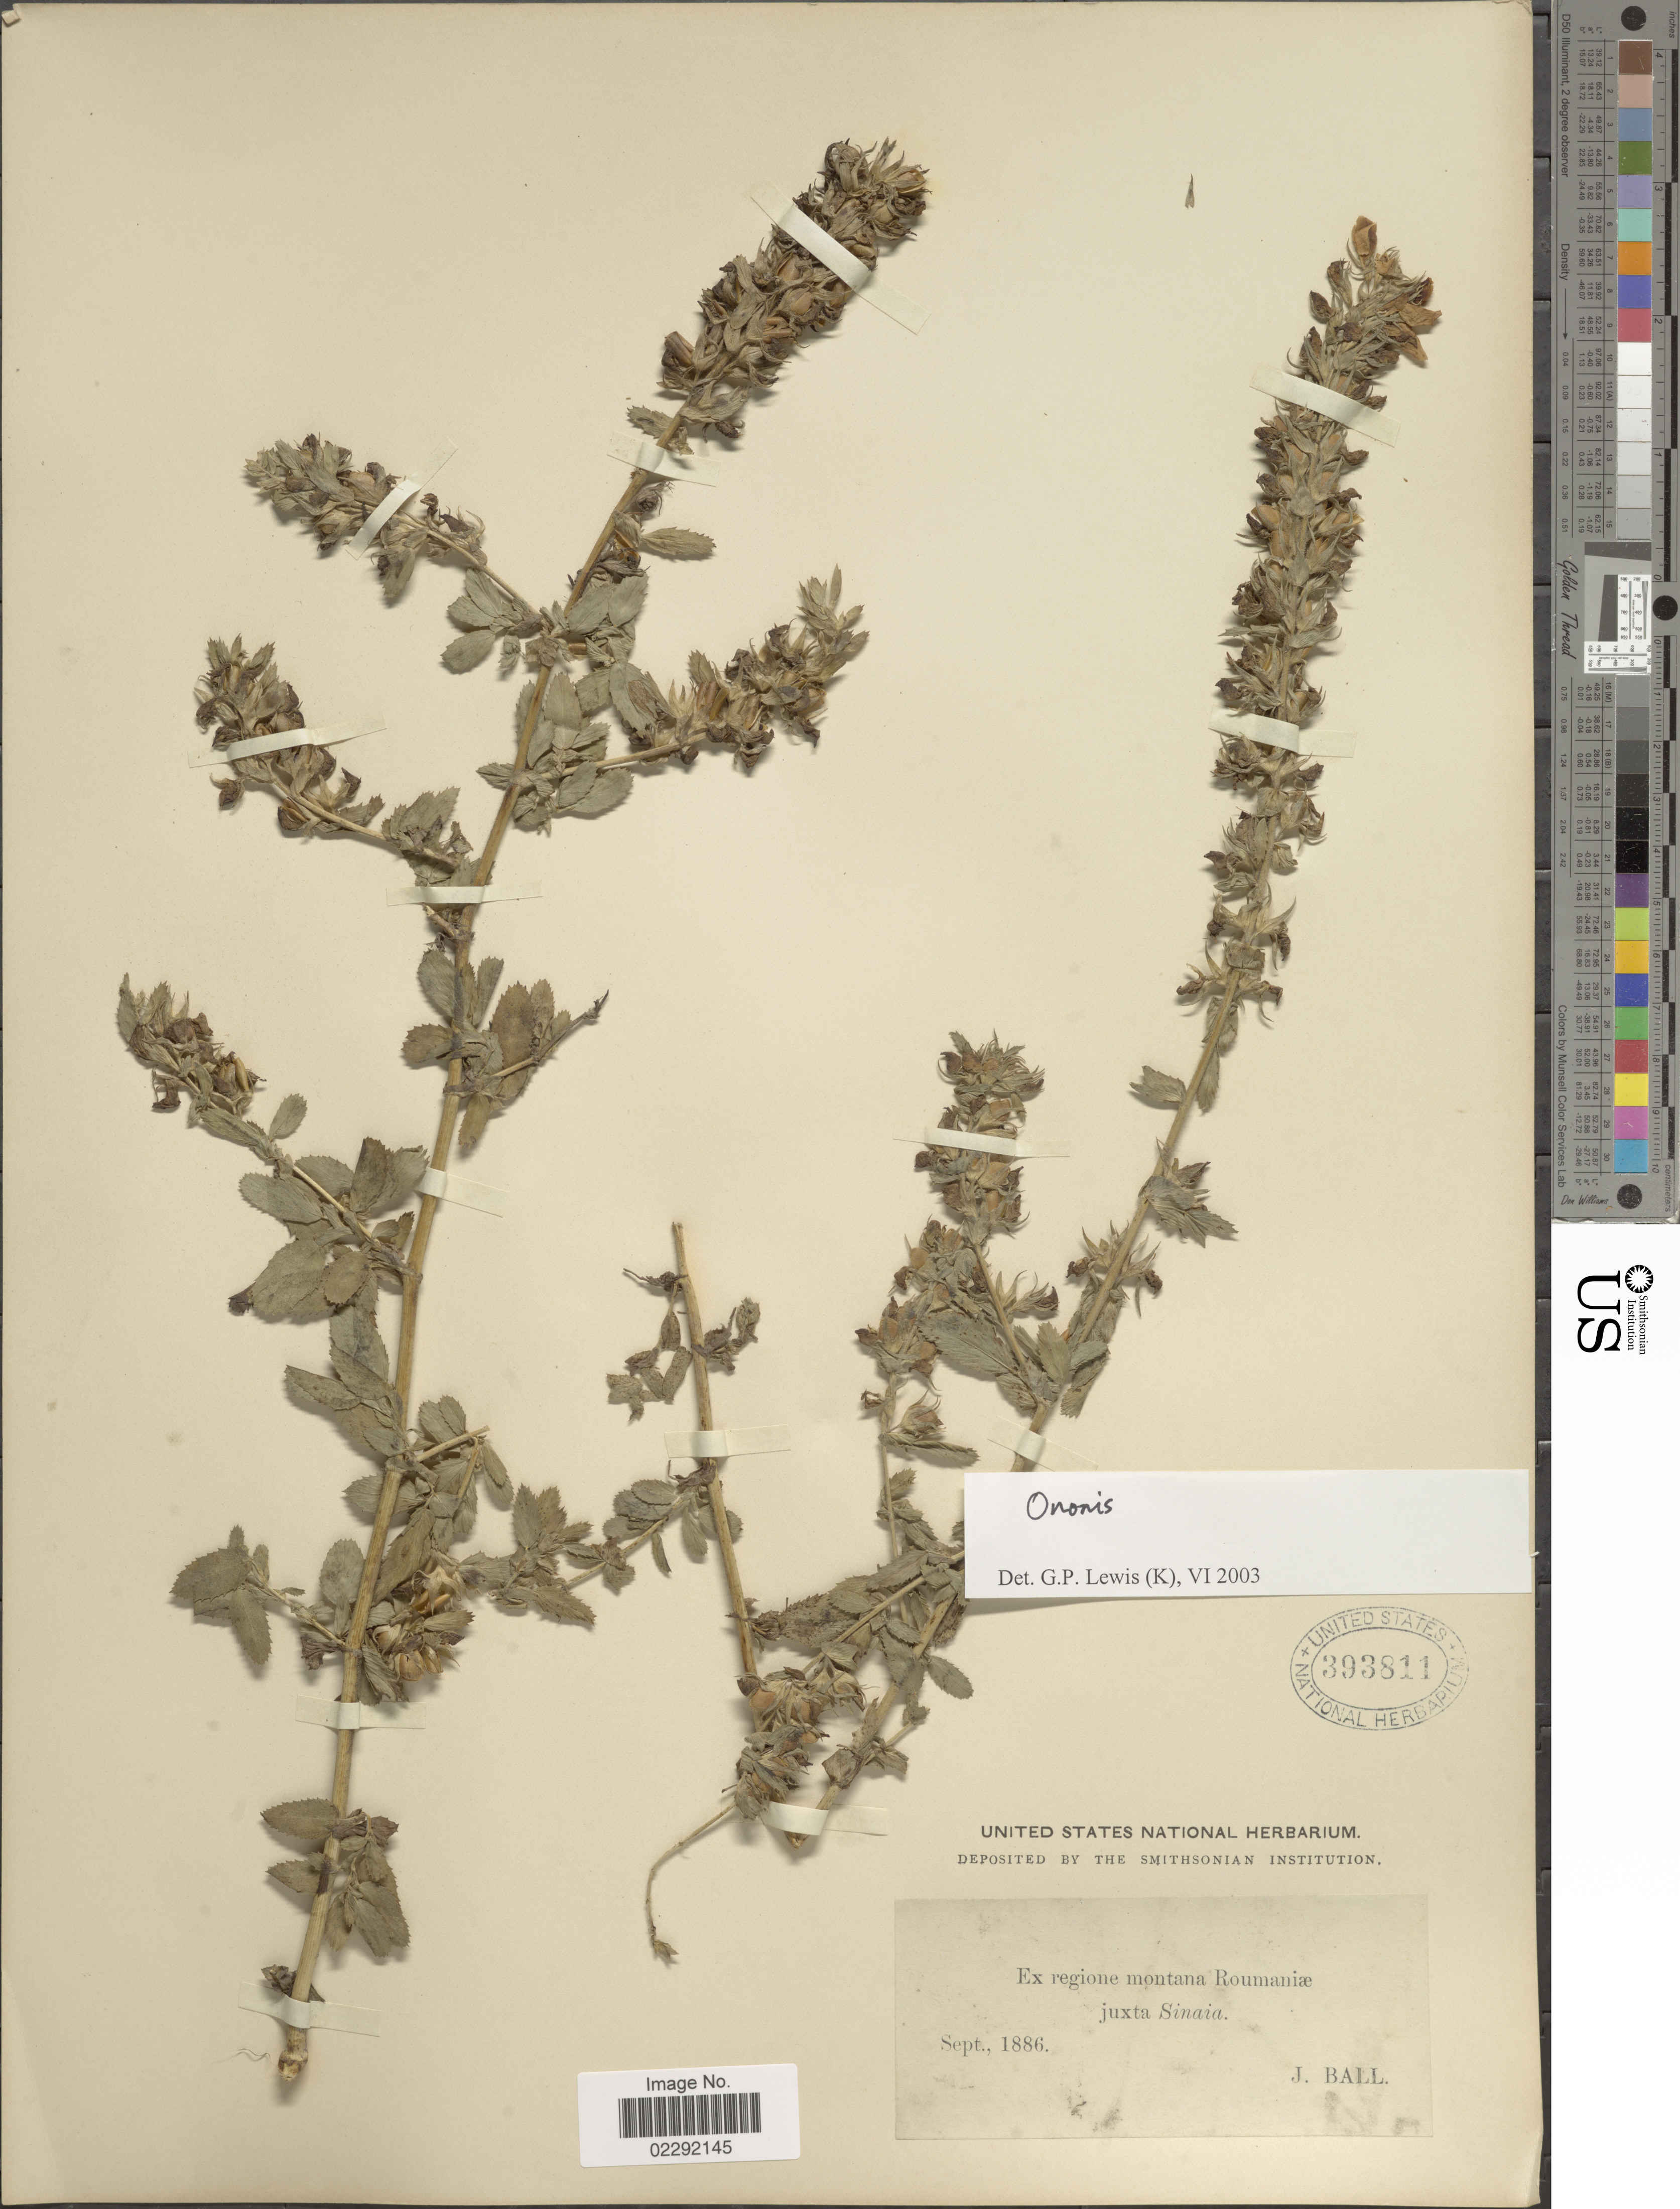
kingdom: Plantae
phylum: Tracheophyta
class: Magnoliopsida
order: Fabales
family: Fabaceae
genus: Ononis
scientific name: Ononis sp.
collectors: J. Ball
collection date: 1886-09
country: Romania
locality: Regione montana Roumaniae juxta Sinaia.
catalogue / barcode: US 393811